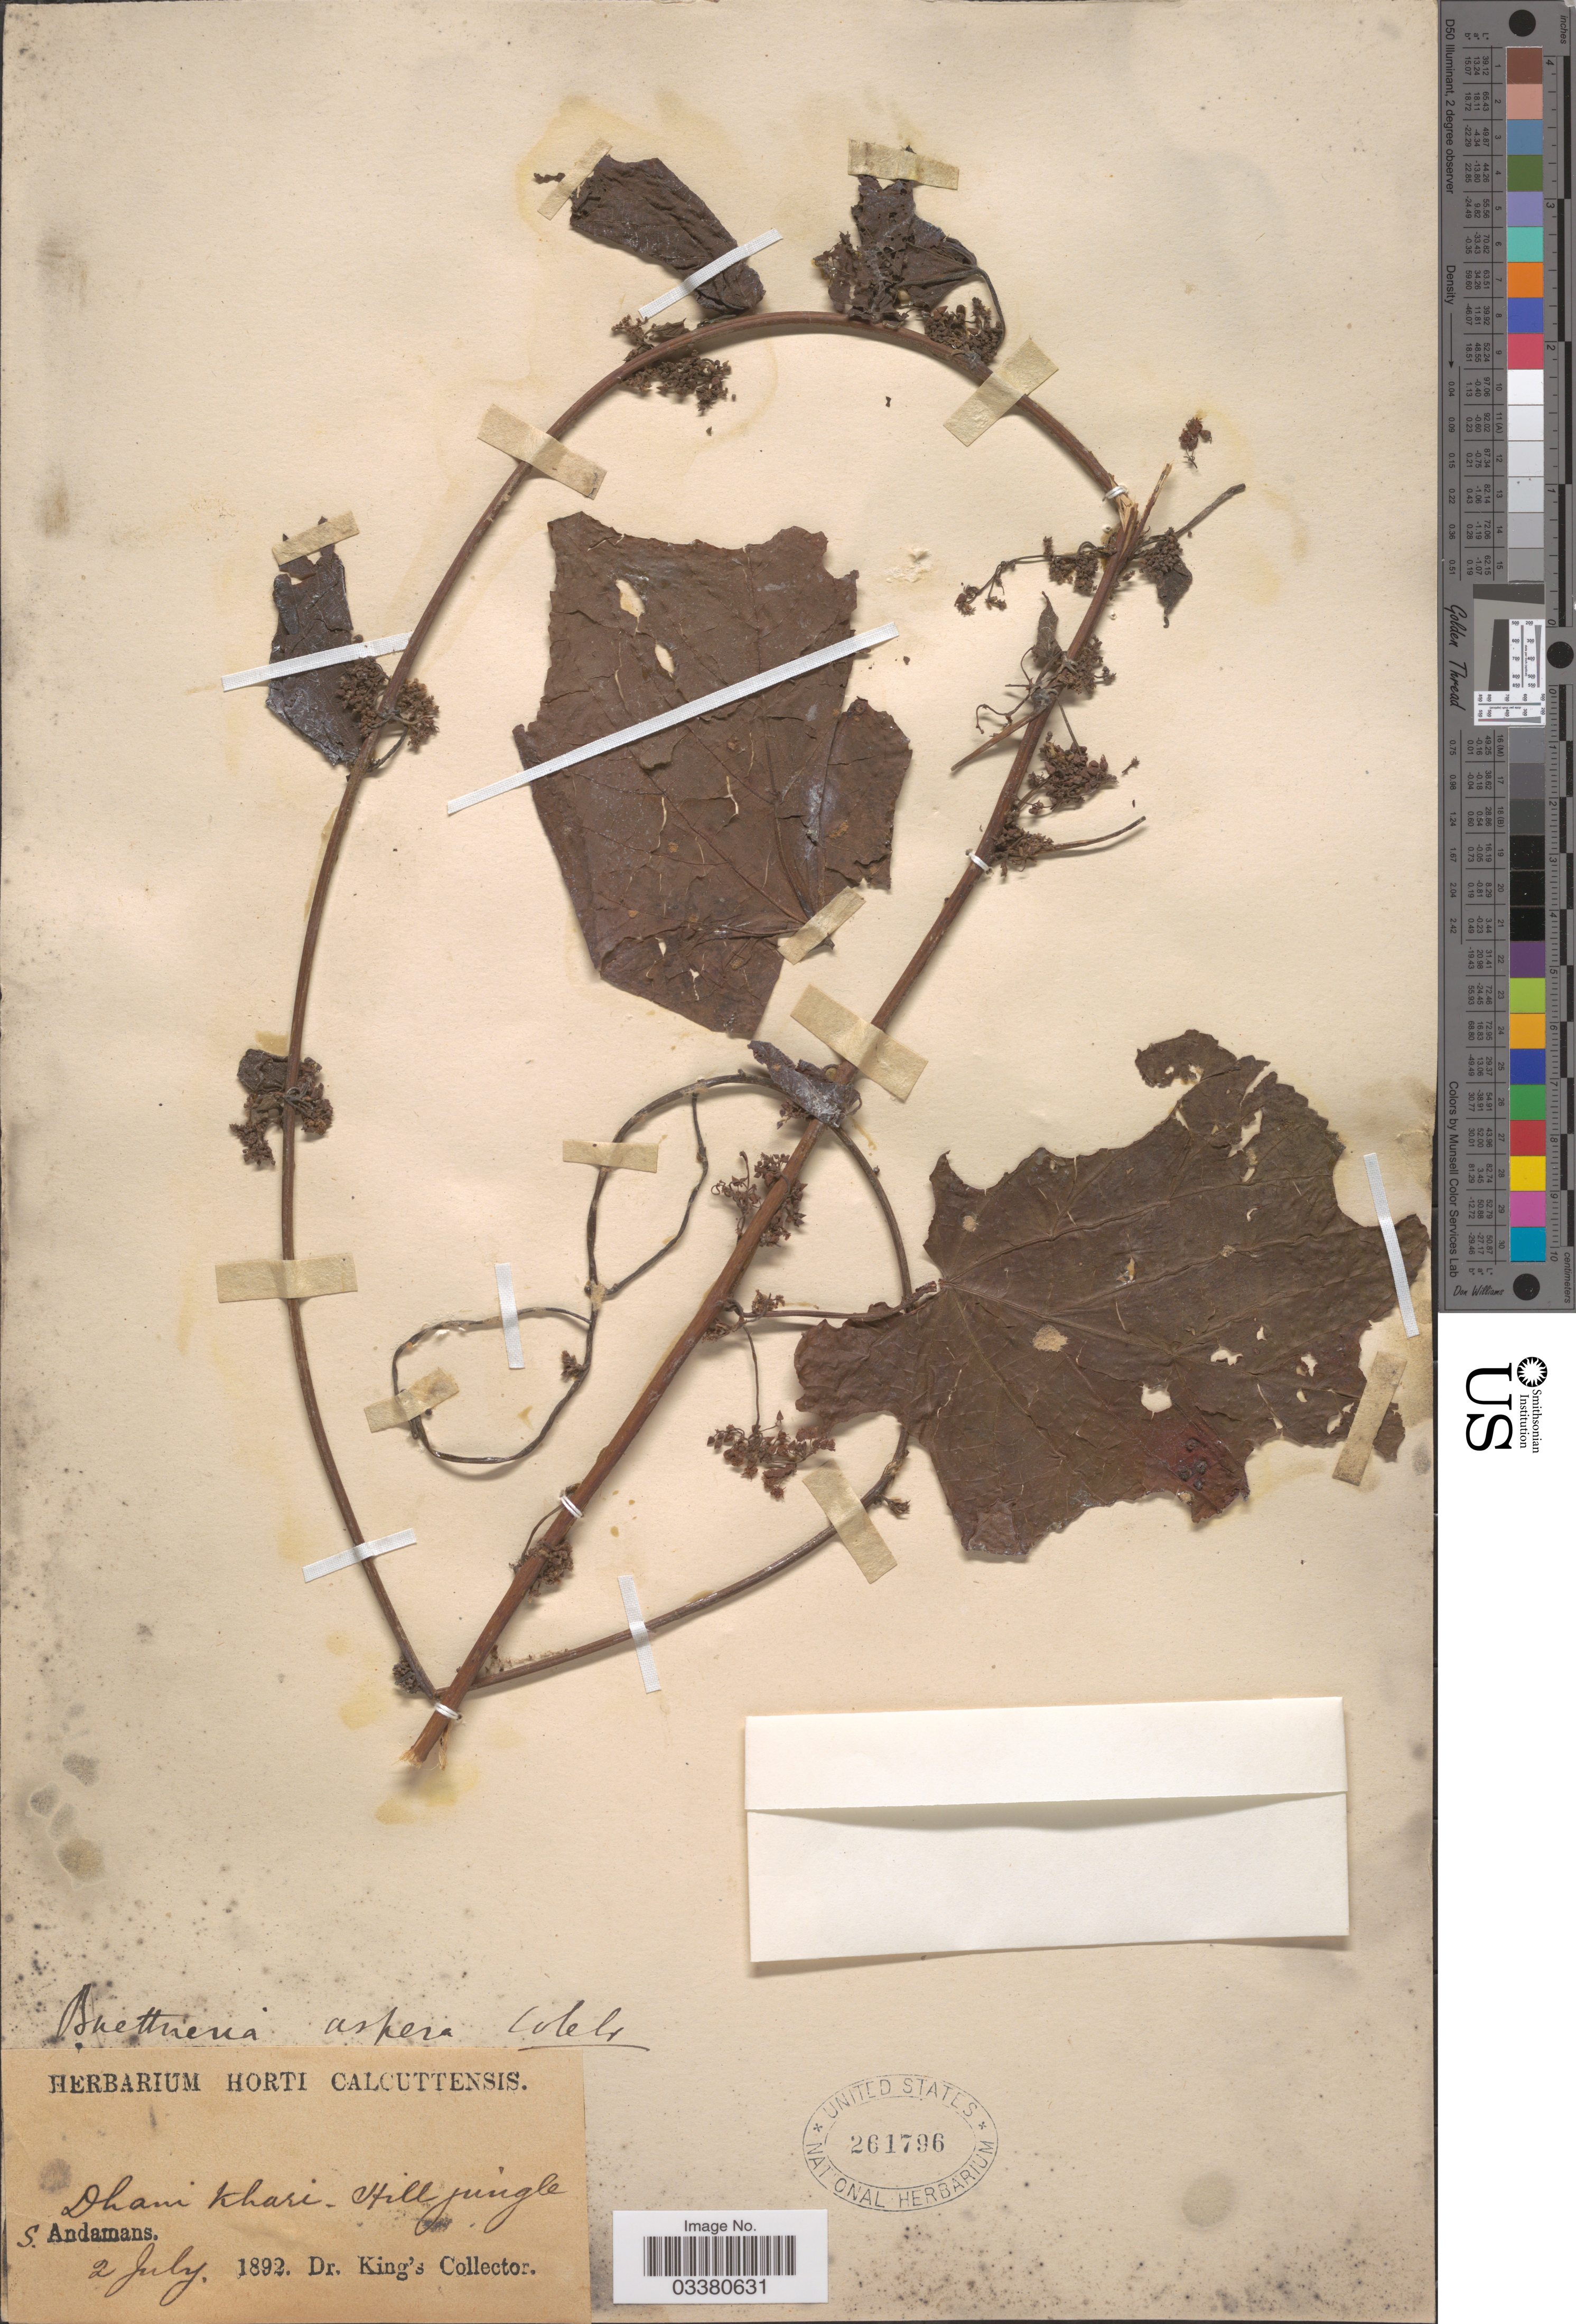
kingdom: Plantae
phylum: Tracheophyta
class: Magnoliopsida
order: Malvales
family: Malvaceae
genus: Byttneria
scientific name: Byttneria andamanensis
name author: Kurz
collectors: Dr. King's collector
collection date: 1892-07-02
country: India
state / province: Andaman and Nicobar Islands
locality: Dhani Khari- Hill jungle. S. Andamans.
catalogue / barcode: US 261796